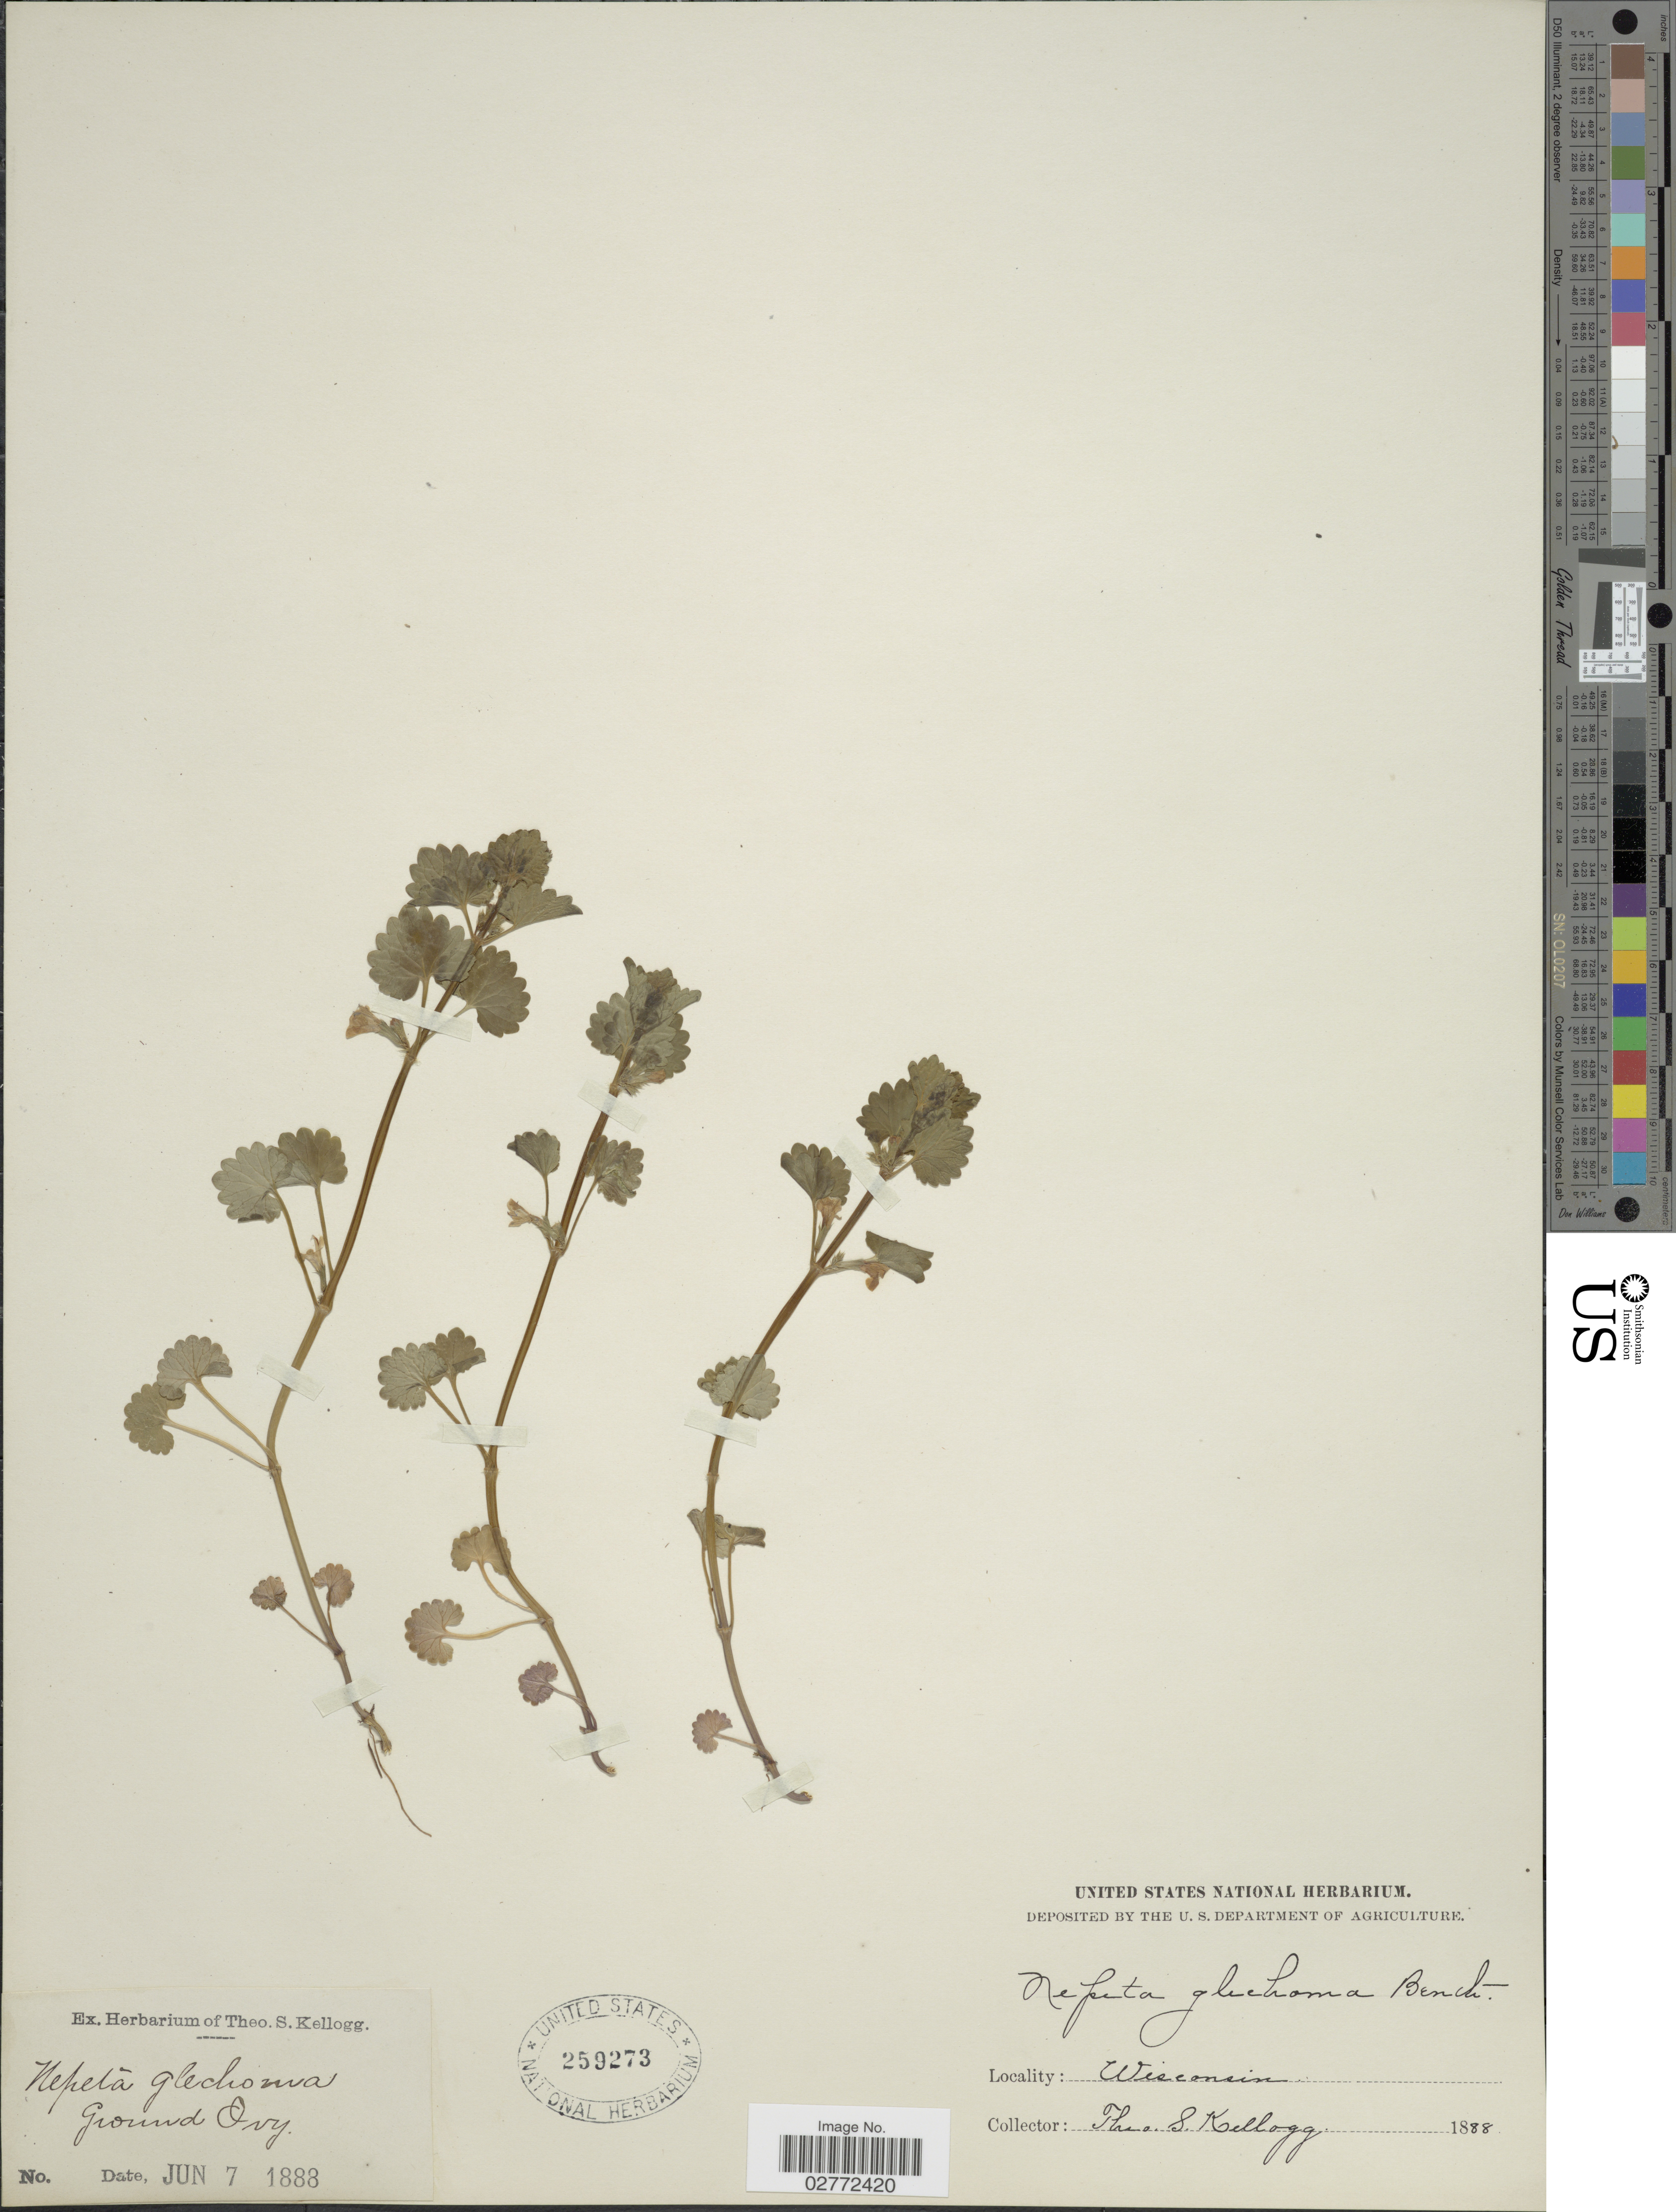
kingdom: Plantae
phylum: Tracheophyta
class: Magnoliopsida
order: Lamiales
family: Lamiaceae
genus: Glechoma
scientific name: Glechoma hederacea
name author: L.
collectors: T. S. Kellogg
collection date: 1888-06-07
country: United States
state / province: Wisconsin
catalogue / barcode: US 259273